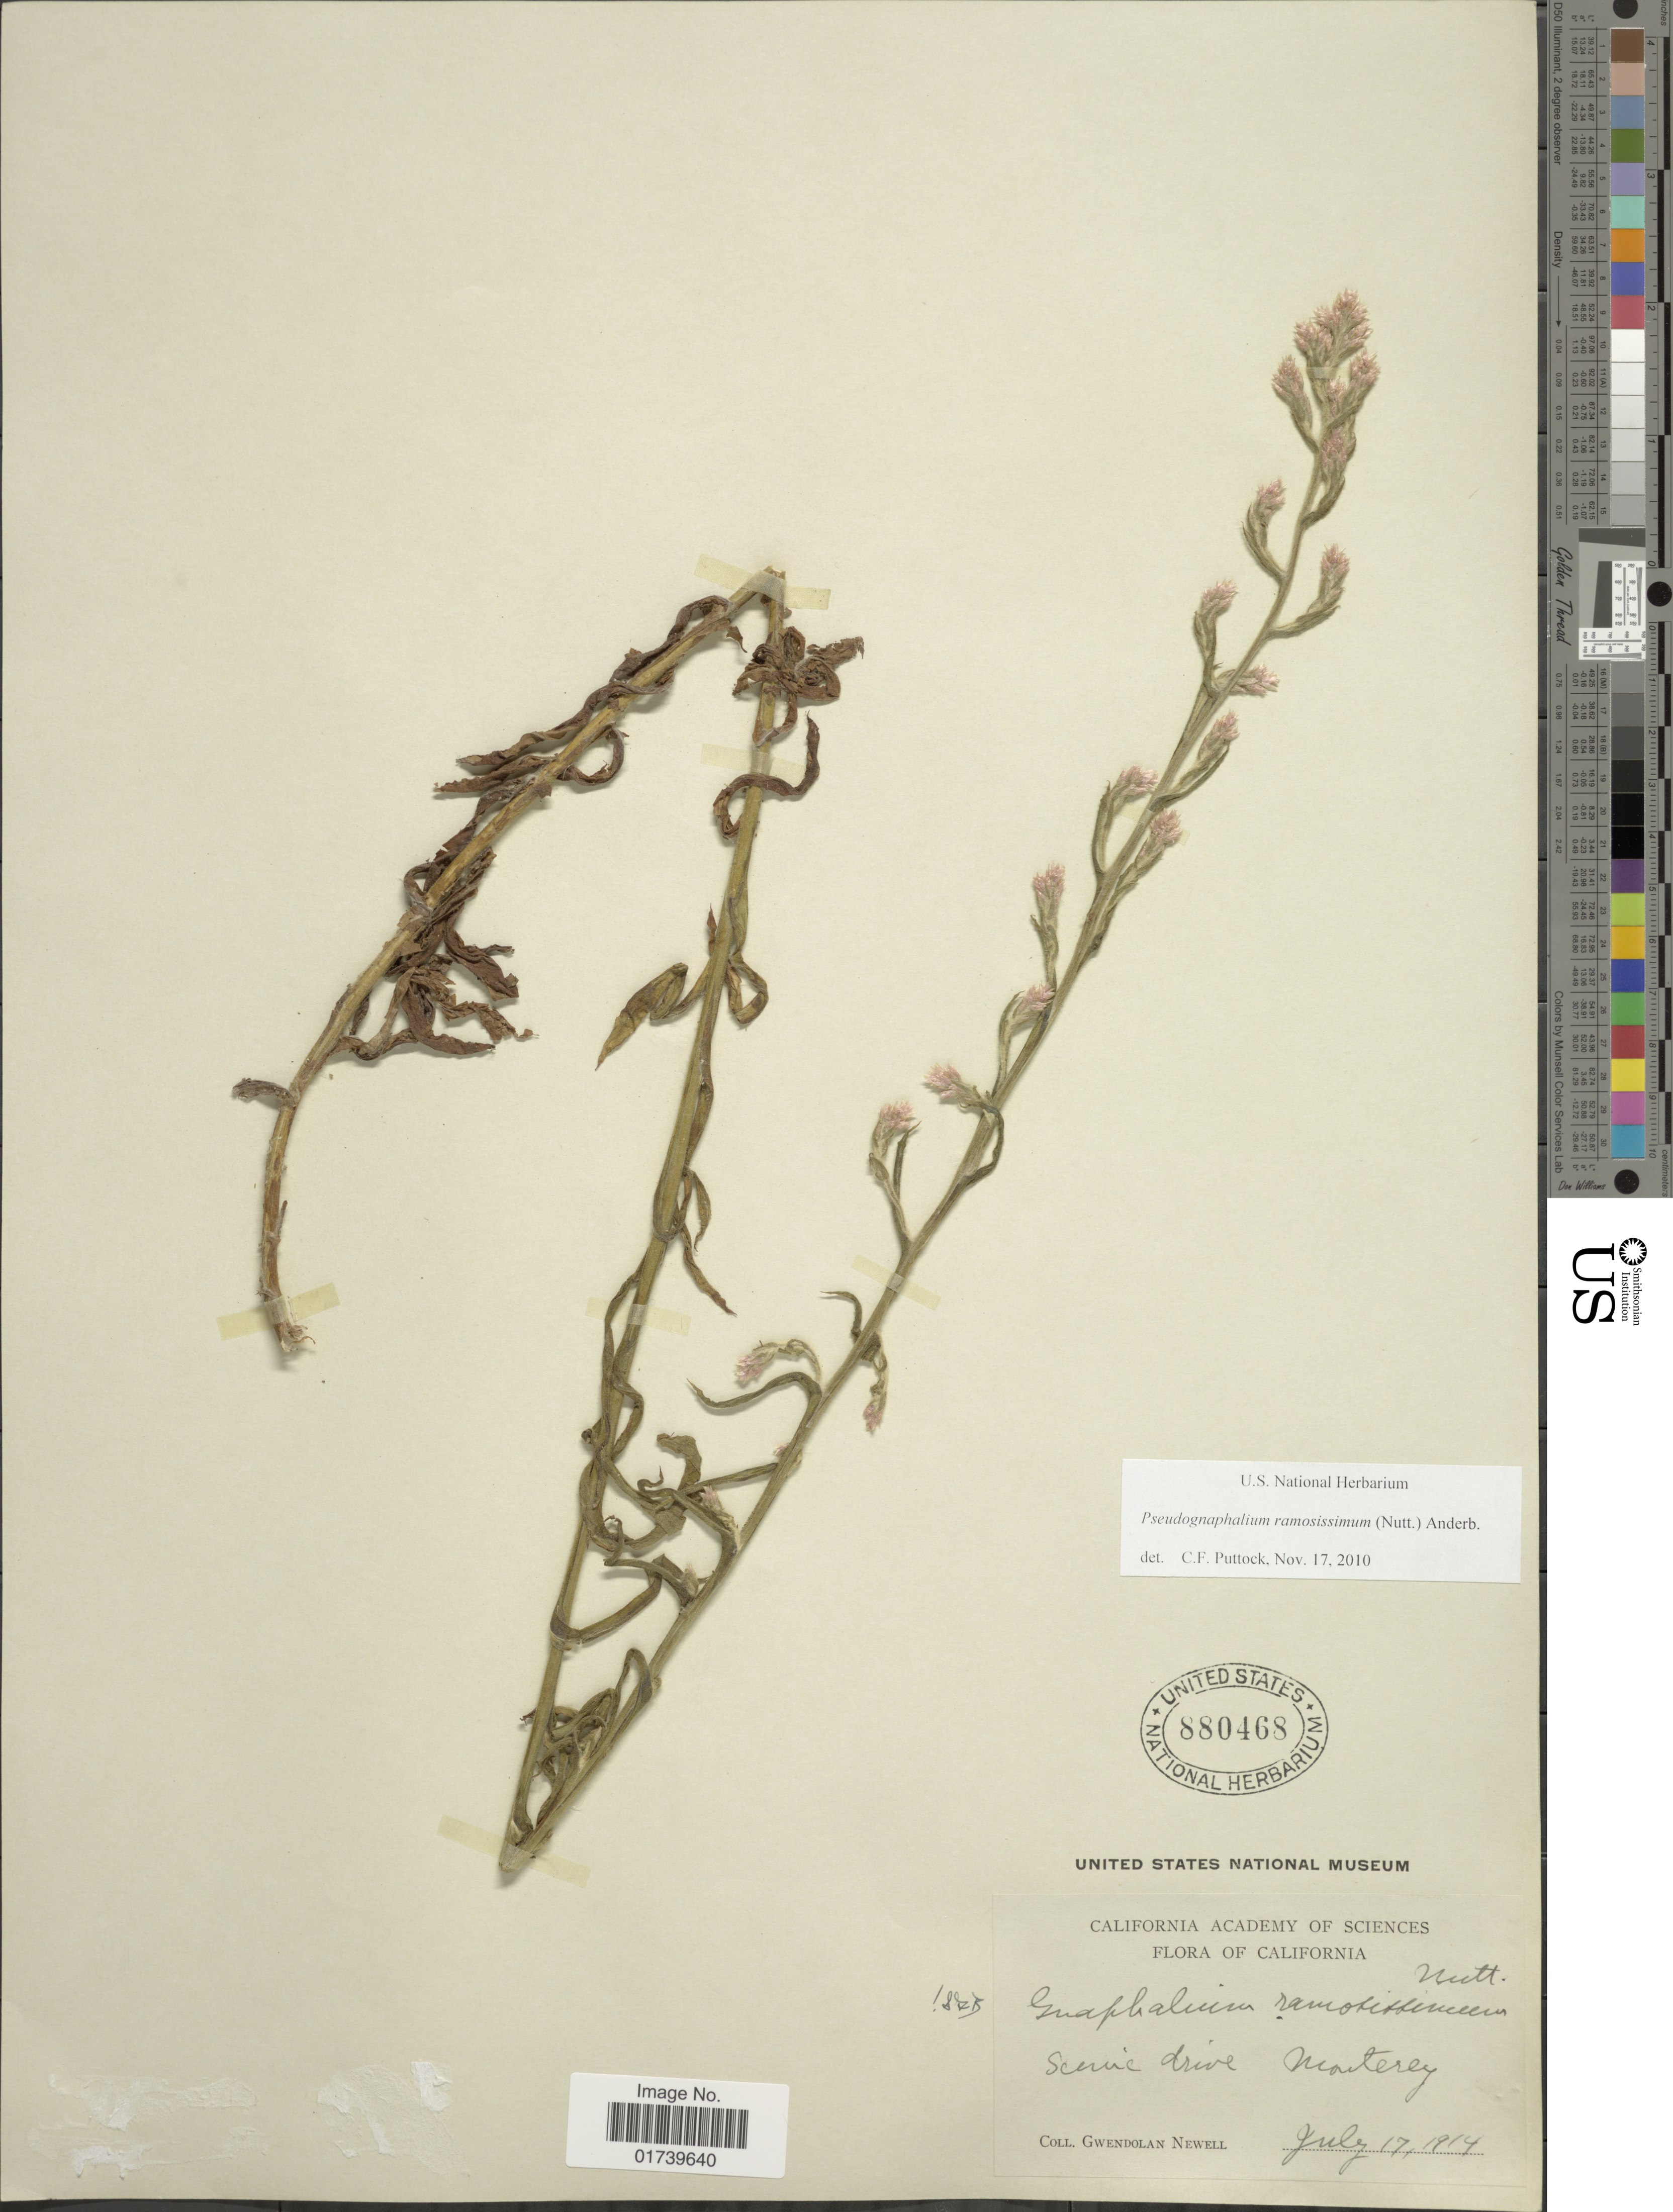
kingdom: Plantae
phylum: Tracheophyta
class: Magnoliopsida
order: Asterales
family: Asteraceae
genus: Pseudognaphalium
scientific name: Pseudognaphalium ramosissimum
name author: (Nutt.) Anderb.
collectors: G. Newell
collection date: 1914-07-17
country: United States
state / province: California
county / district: Monterey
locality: Scenic drive Monterey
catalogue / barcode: US 880468